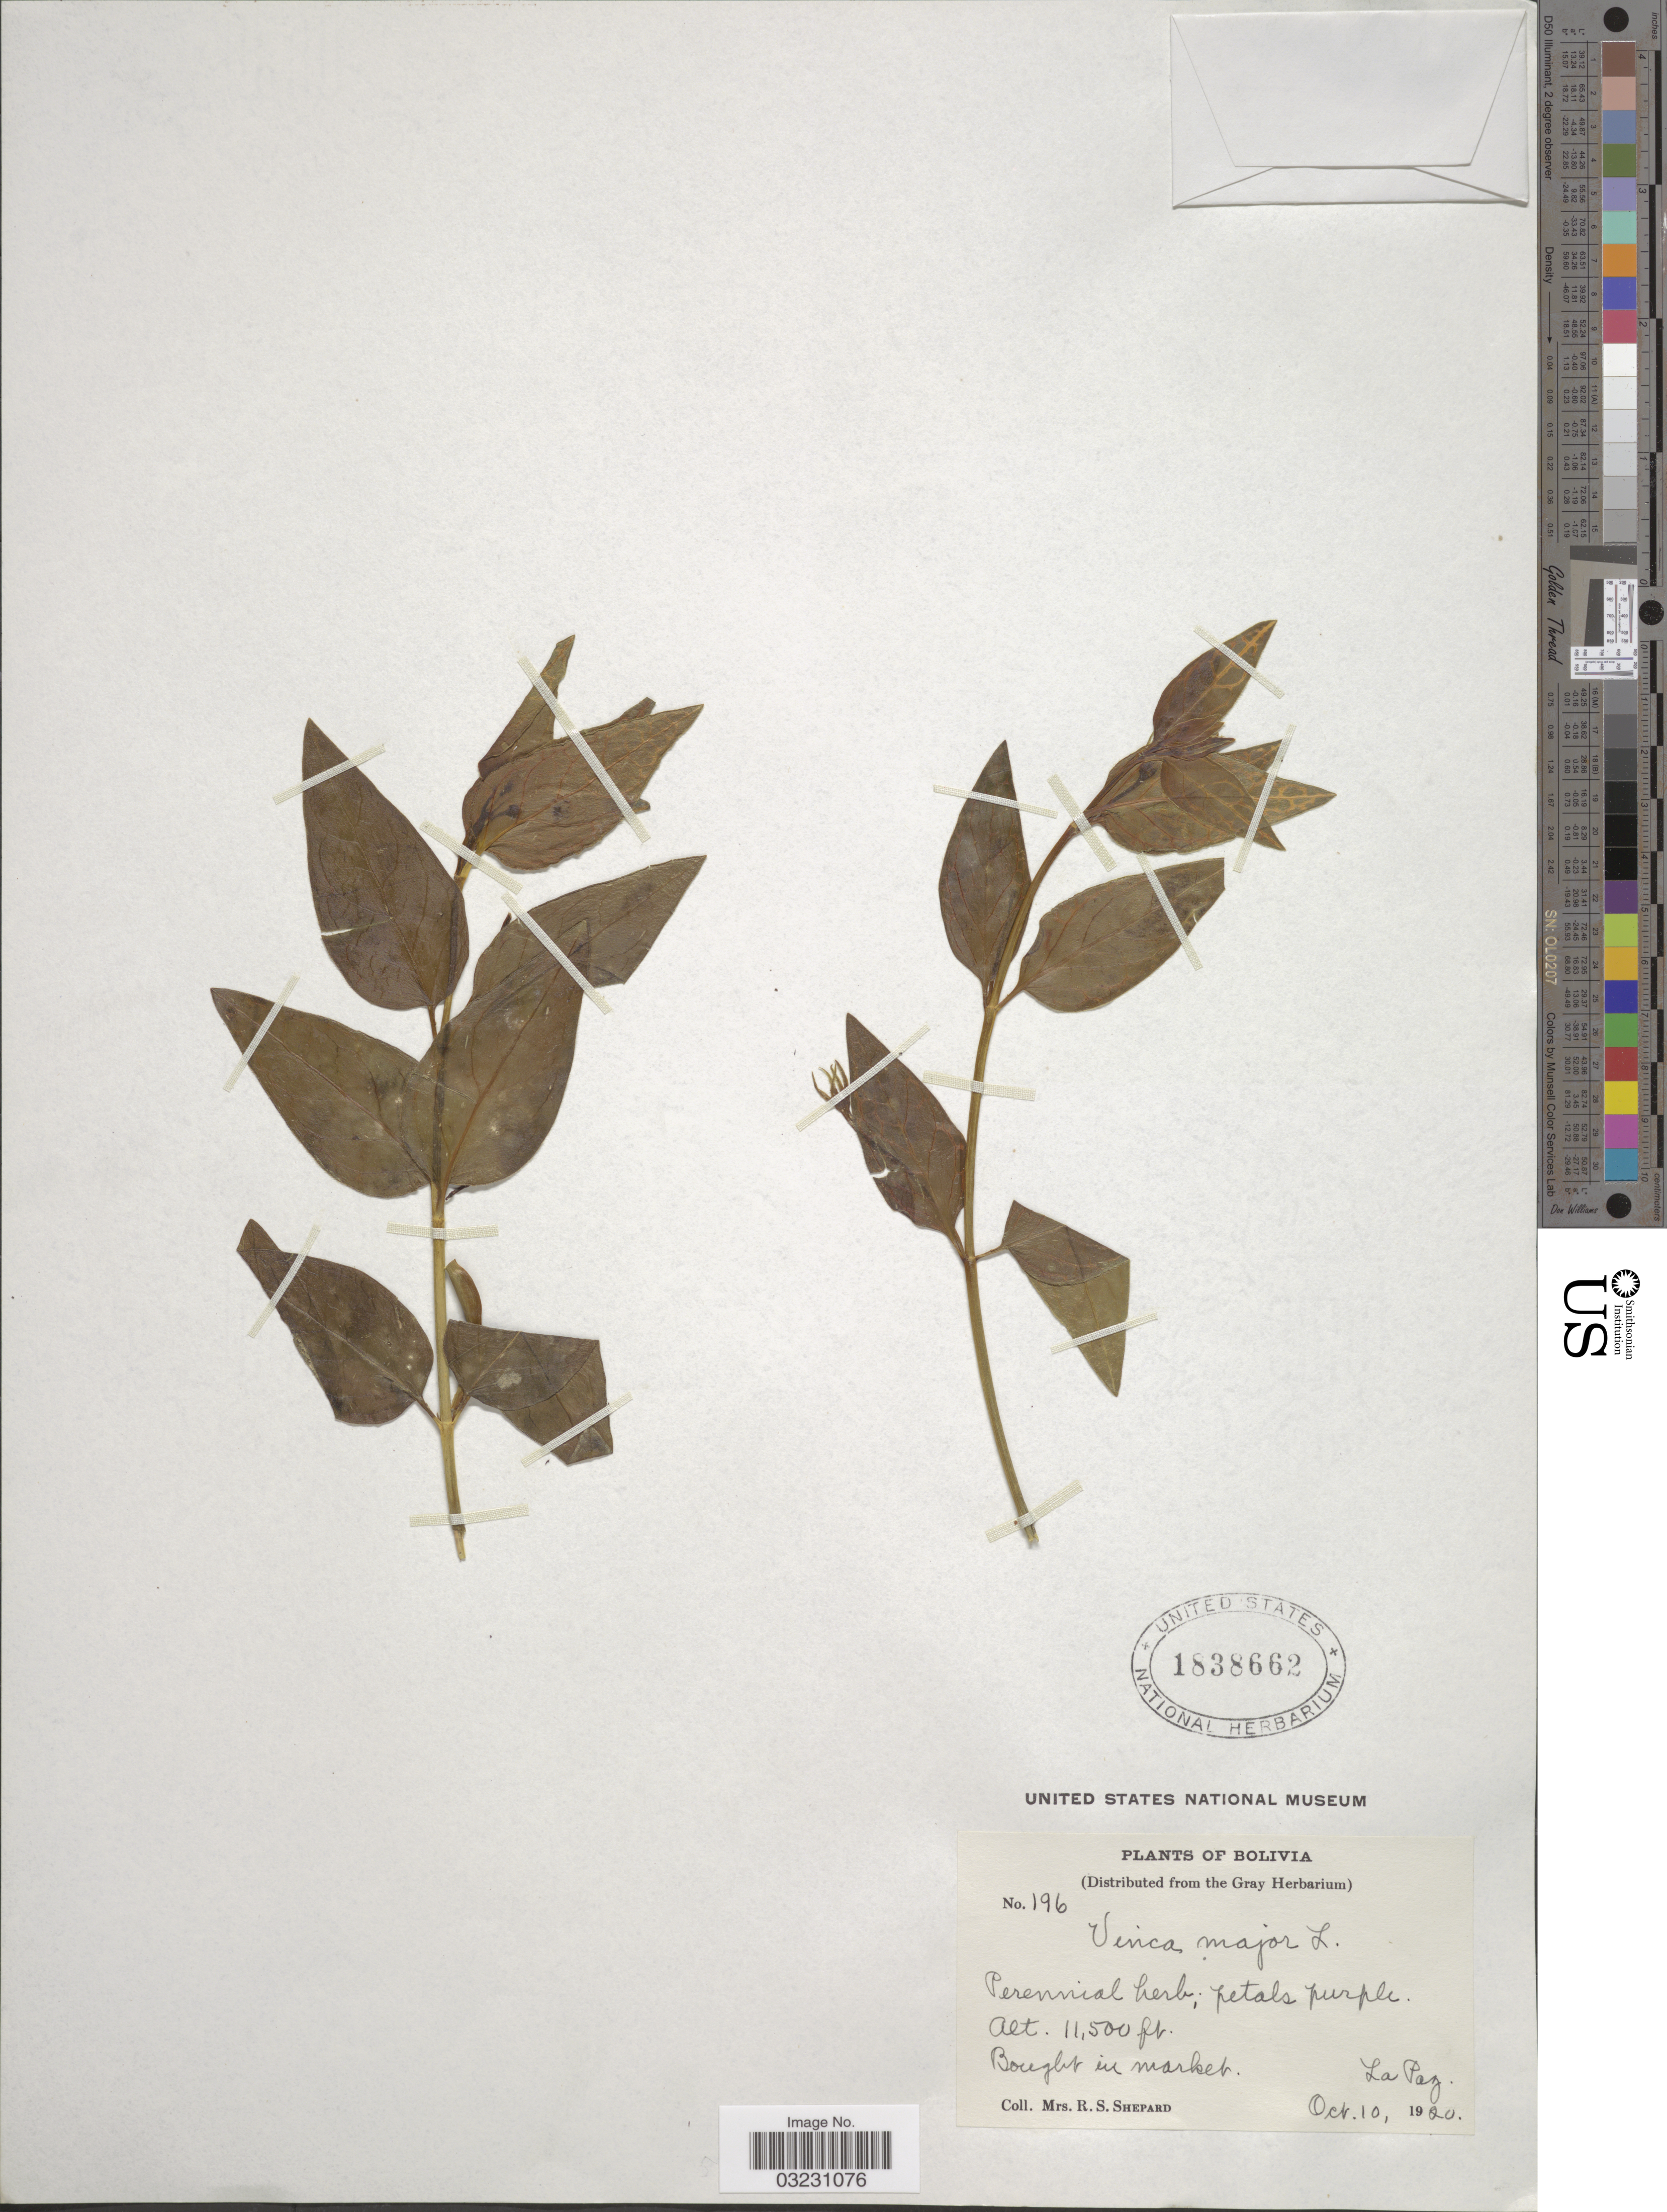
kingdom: Plantae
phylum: Tracheophyta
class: Magnoliopsida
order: Gentianales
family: Apocynaceae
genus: Vinca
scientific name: Vinca major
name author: L.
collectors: R. Shepard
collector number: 196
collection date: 1920-10-10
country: Bolivia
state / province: La Paz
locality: Bought in market.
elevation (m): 3505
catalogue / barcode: US 1838662